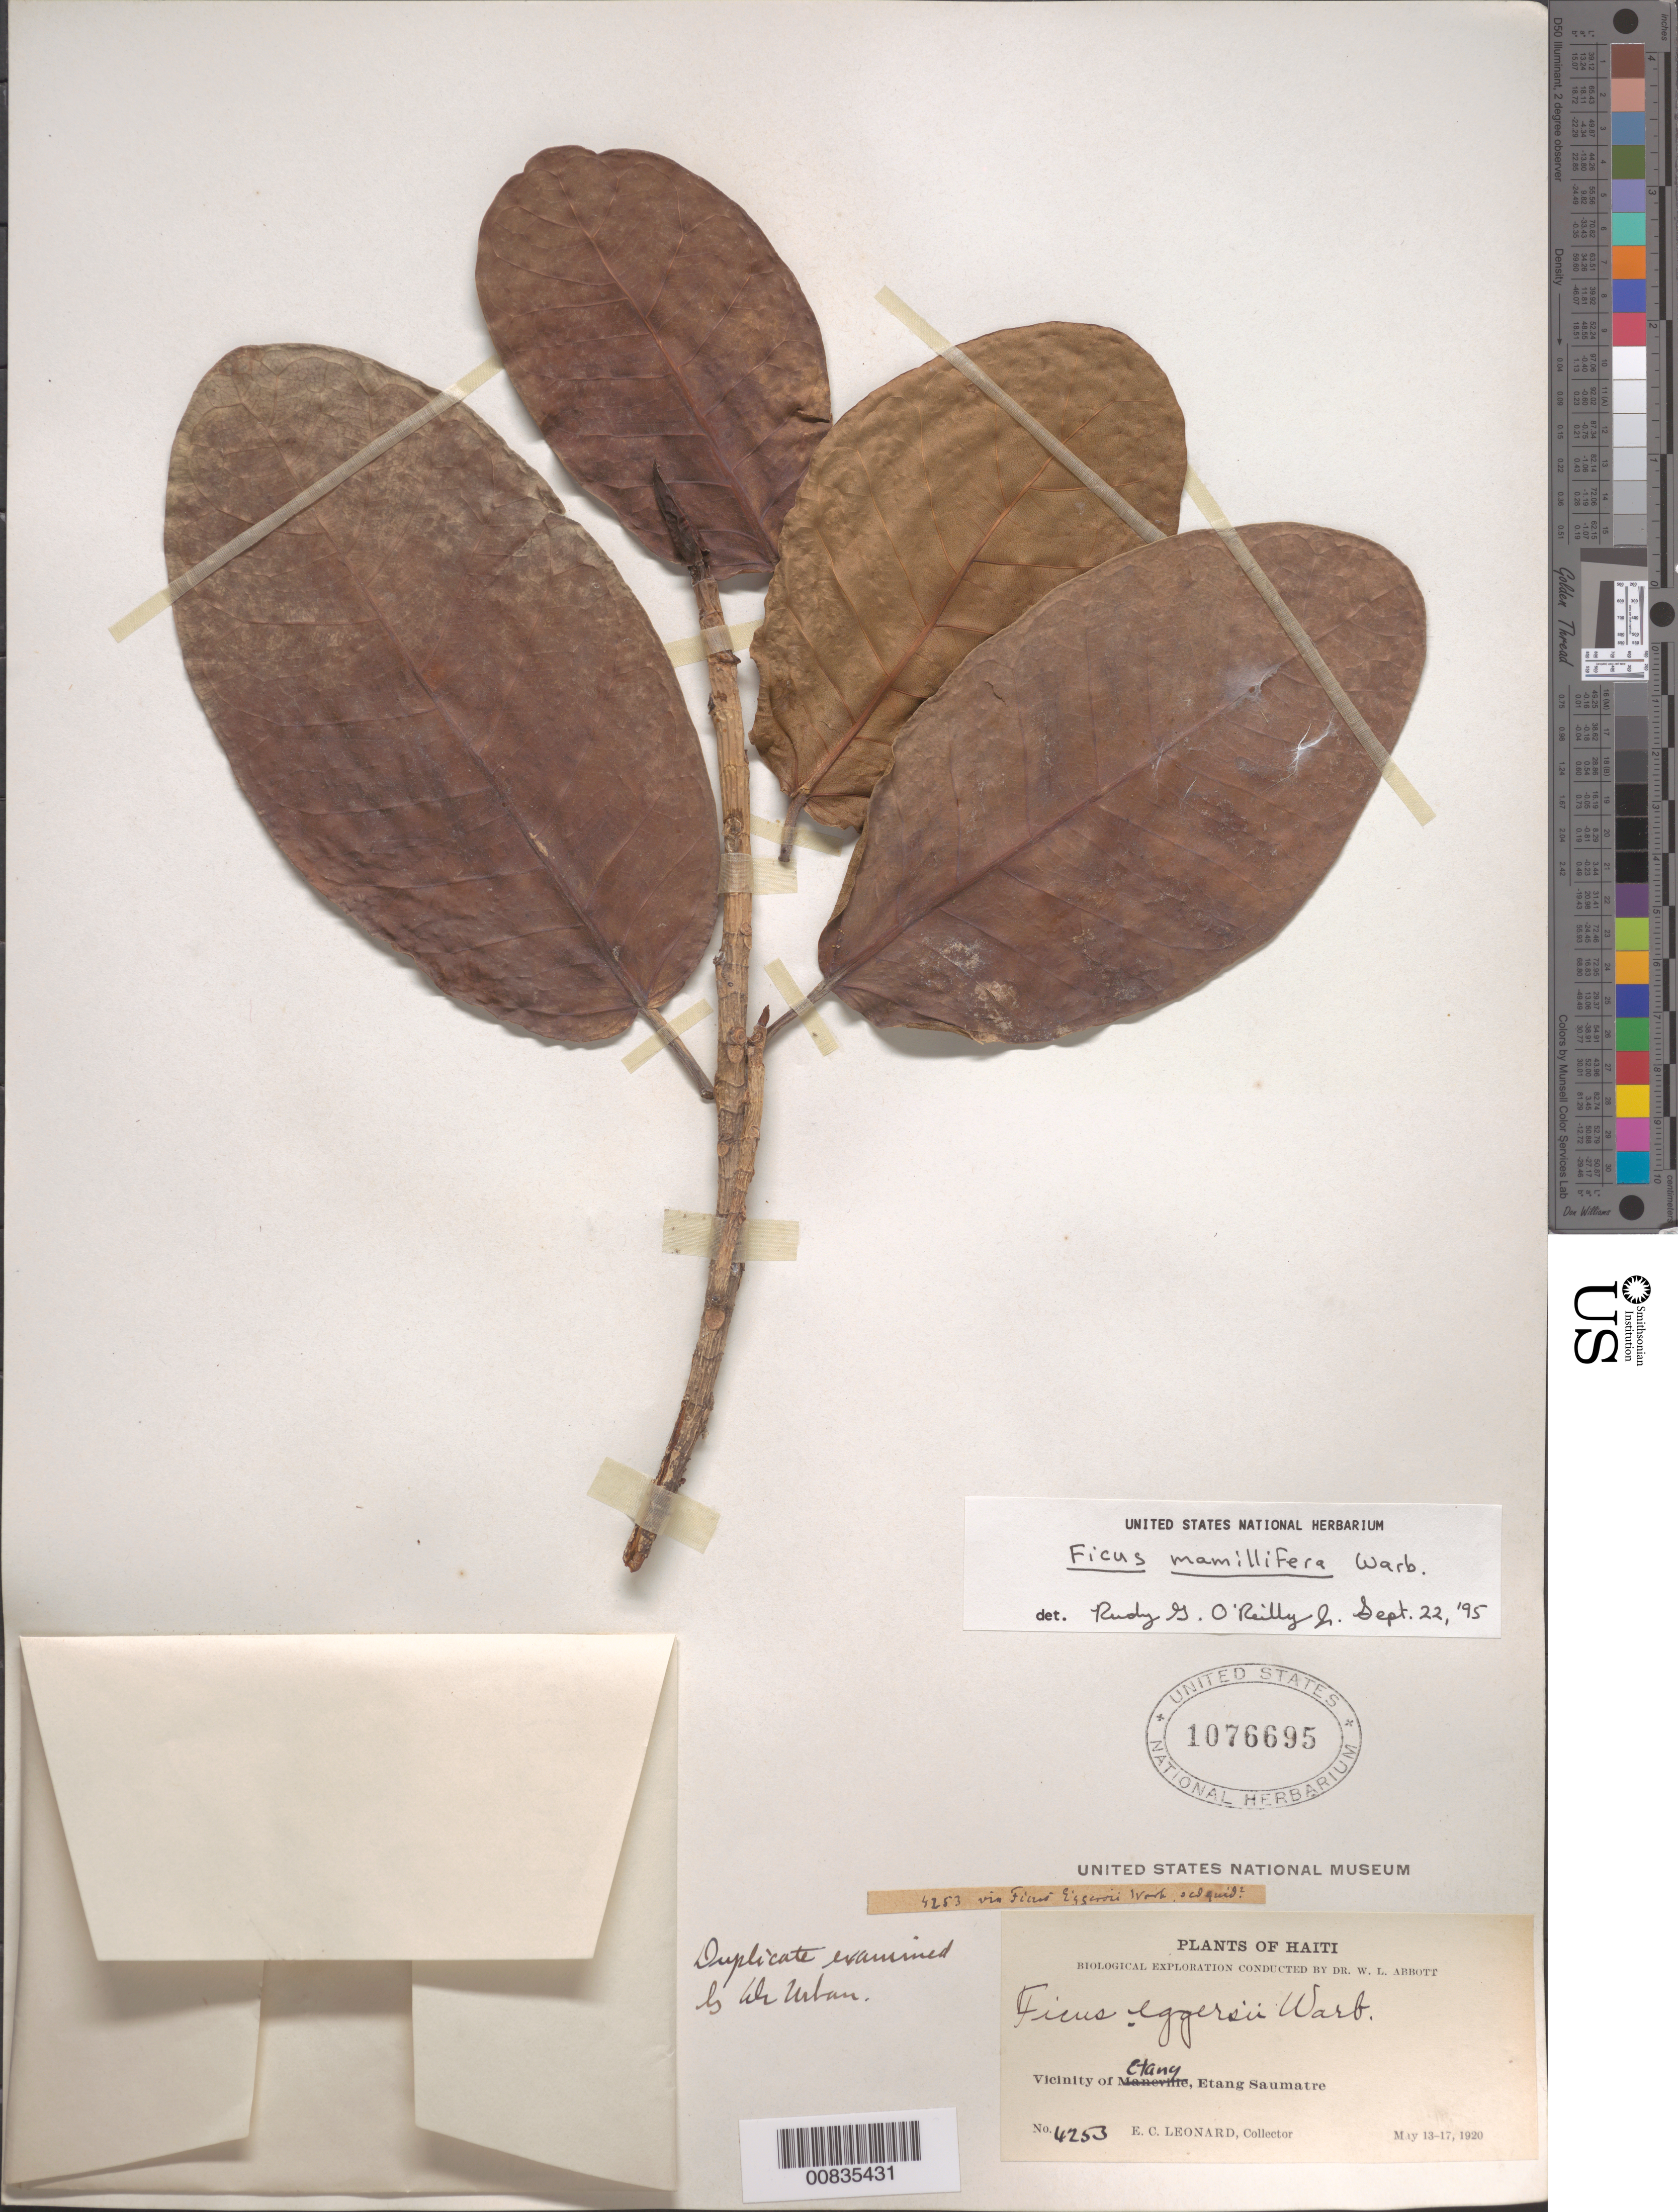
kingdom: Plantae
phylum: Tracheophyta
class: Magnoliopsida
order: Rosales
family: Moraceae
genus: Ficus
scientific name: Ficus mamillifera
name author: Warb.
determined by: O'Reilly, R. G., Jr., (US), NMNH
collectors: E. C. Leonard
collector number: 4253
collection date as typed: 13 May 1920 to 17 May 1920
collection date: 1920-05-13/1920-05-17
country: Haiti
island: Hispaniola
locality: Vicinity of Etany, Etang Saumatre.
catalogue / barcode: US 1076695